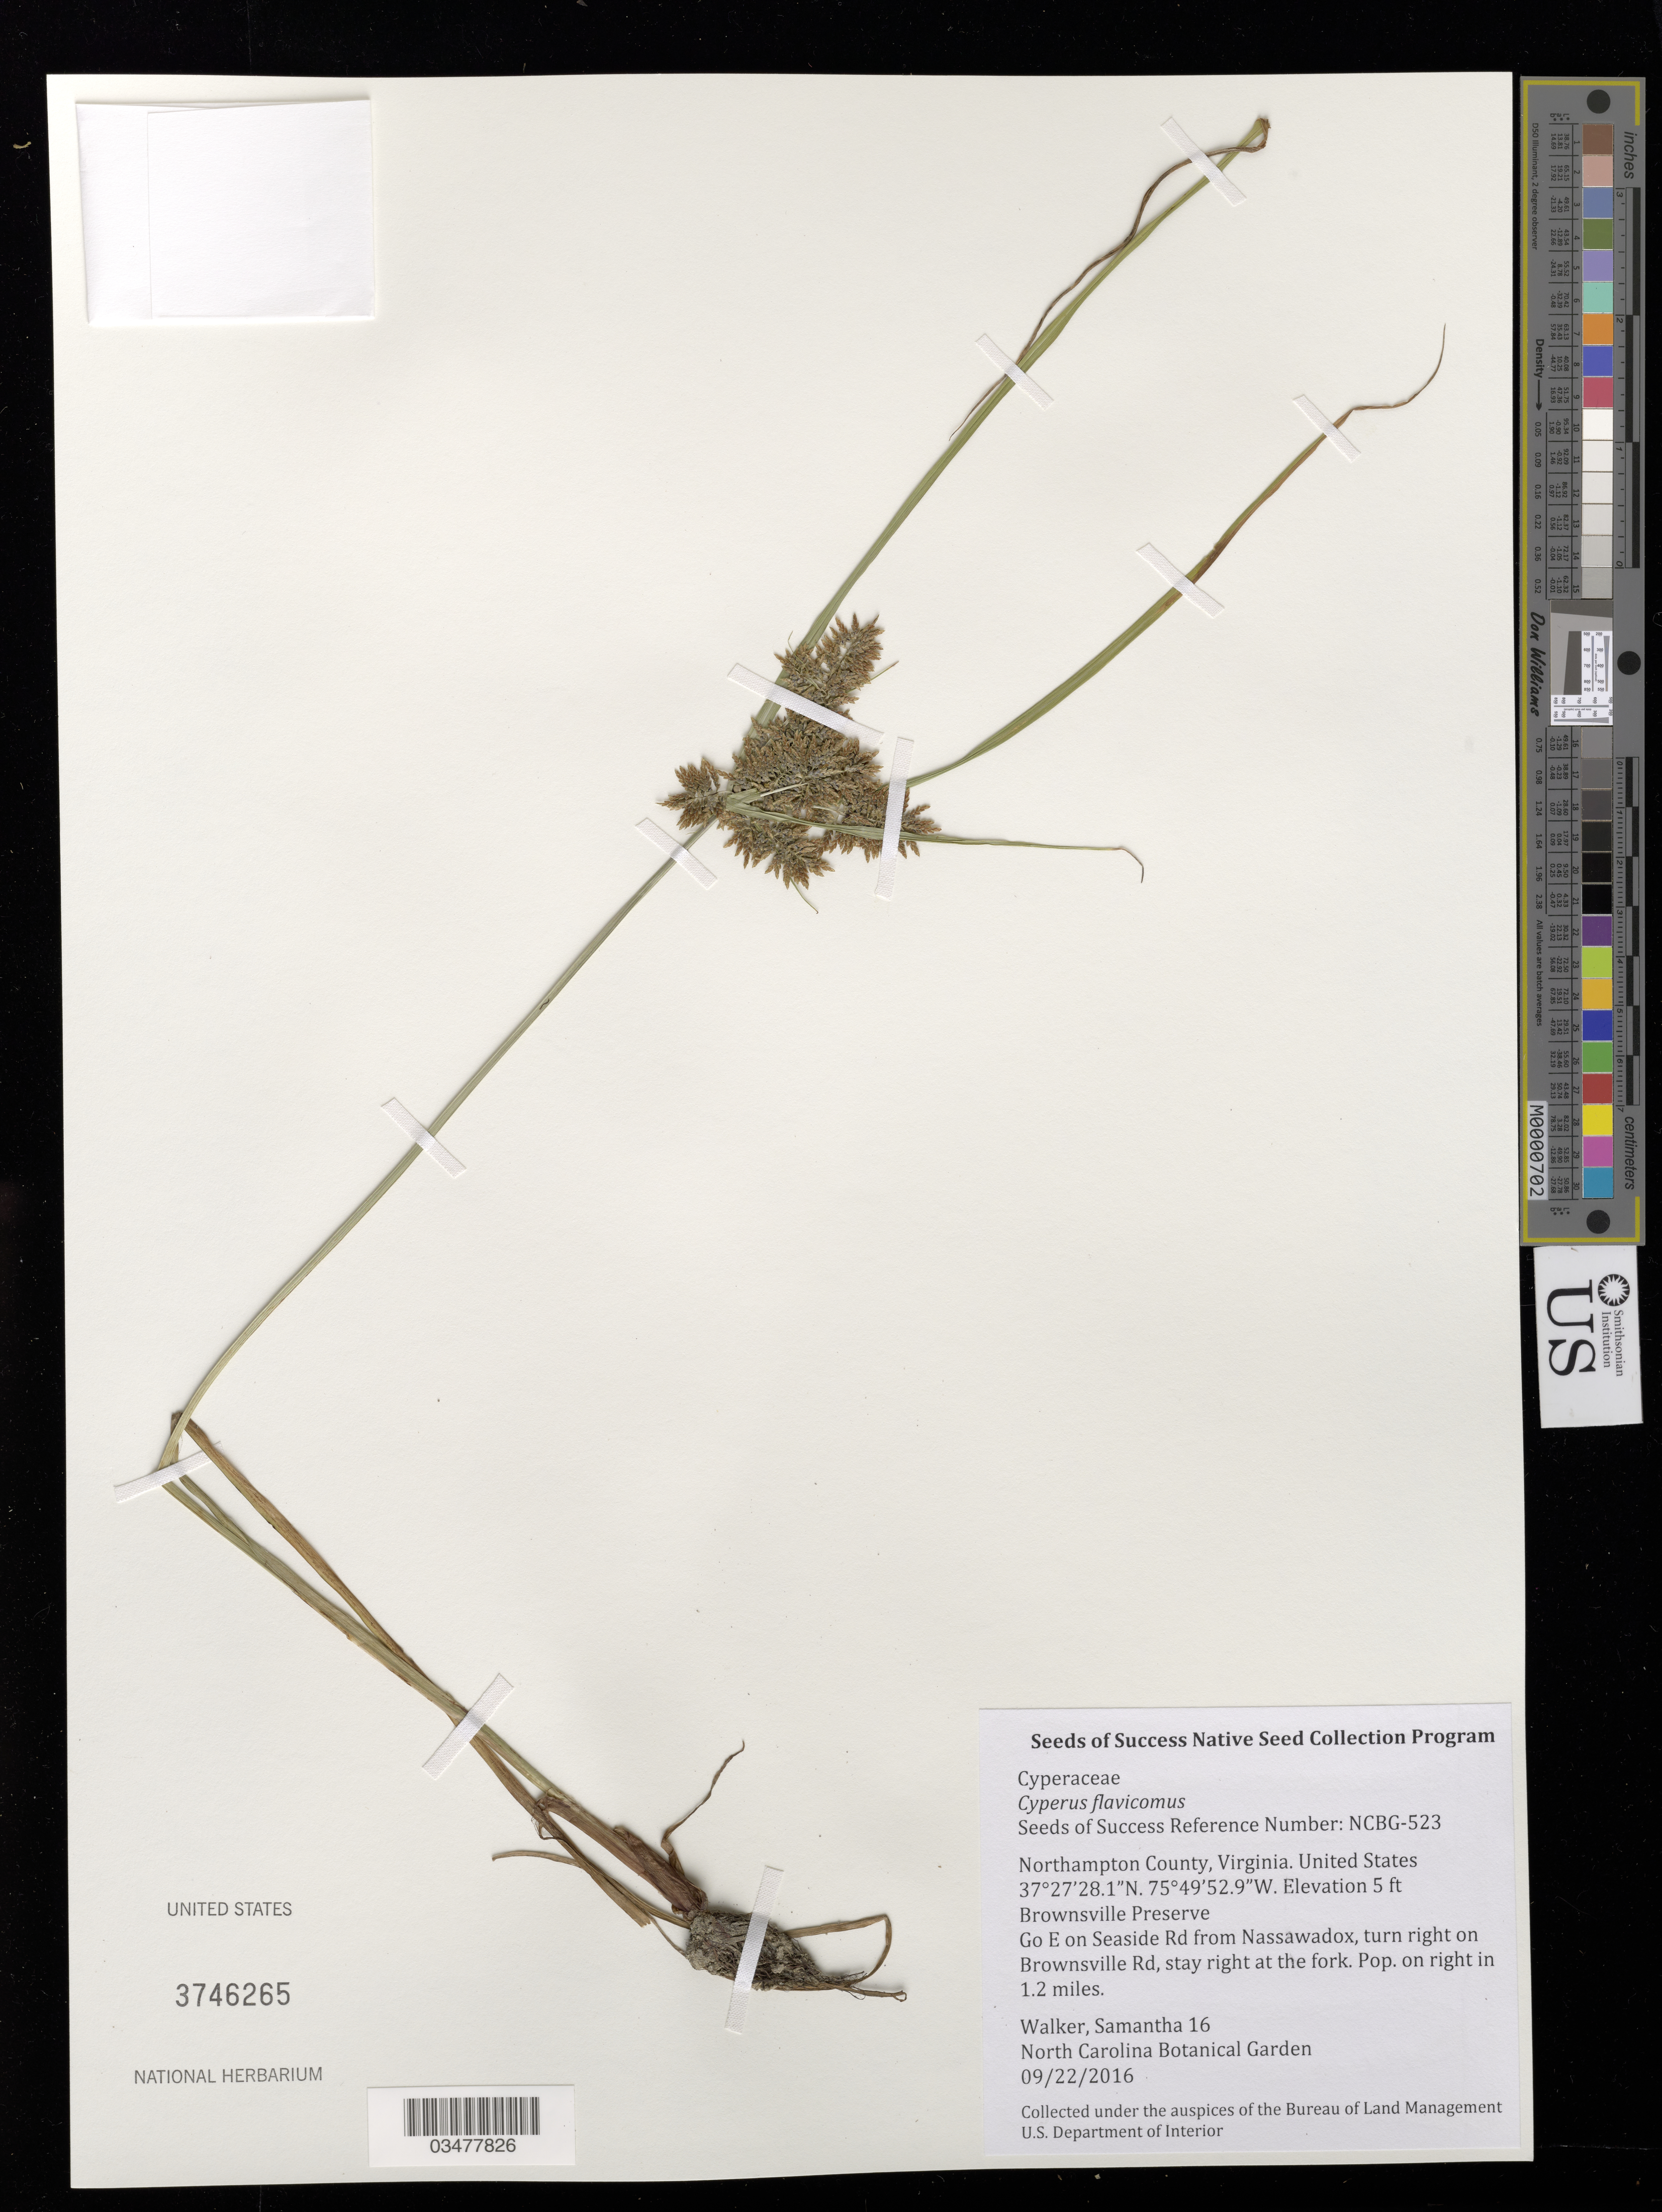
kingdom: Plantae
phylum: Tracheophyta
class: Liliopsida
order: Poales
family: Cyperaceae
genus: Cyperus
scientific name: Cyperus flavicomus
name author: Michx.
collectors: B. Walker & S. Walker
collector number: NCBG-523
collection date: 2016-09-22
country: United States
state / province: Virginia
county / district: Northampton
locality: Brownsville Preserve, Near Sheetpond Wetland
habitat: Tidal salt marsh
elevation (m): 2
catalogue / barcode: US 3746265